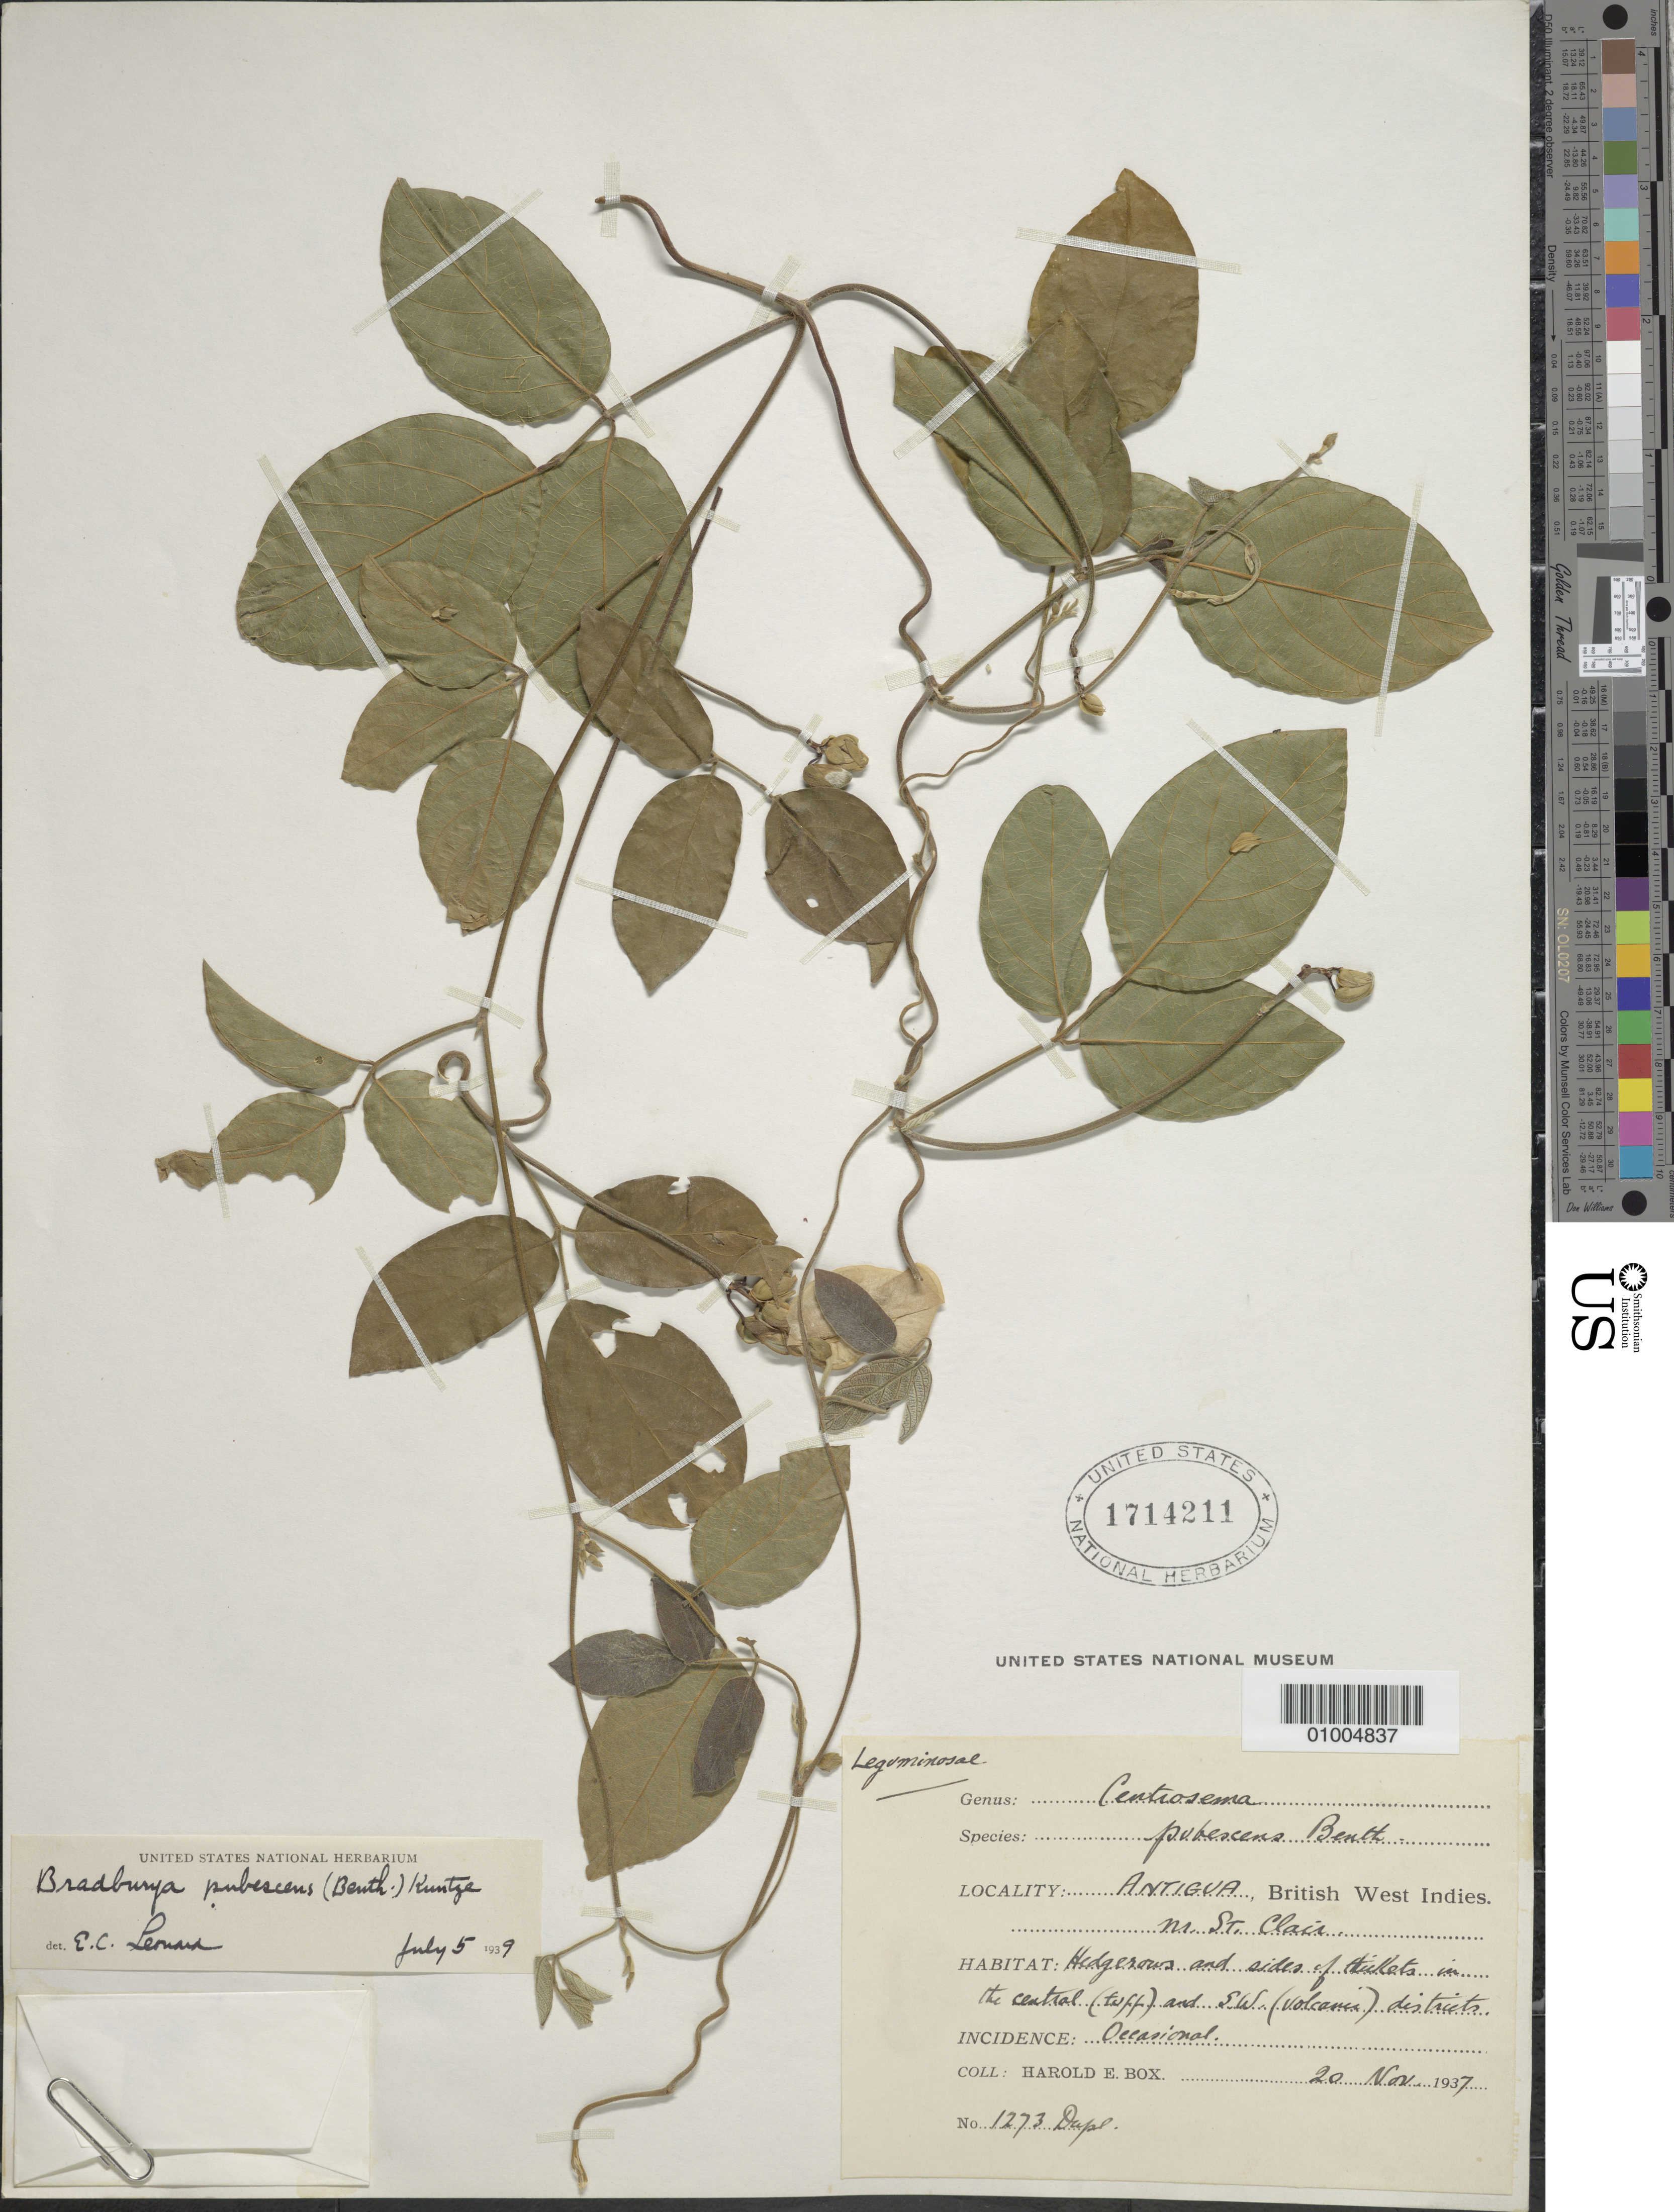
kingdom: Plantae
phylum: Tracheophyta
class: Magnoliopsida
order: Fabales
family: Fabaceae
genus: Centrosema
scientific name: Centrosema pubescens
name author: Benth.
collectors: H. E. Box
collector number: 1273 Dupl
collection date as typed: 20 Nov 1937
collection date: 1937-11-20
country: Antigua and Barbuda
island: Antigua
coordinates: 0 N, 0 E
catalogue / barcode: US 1714211